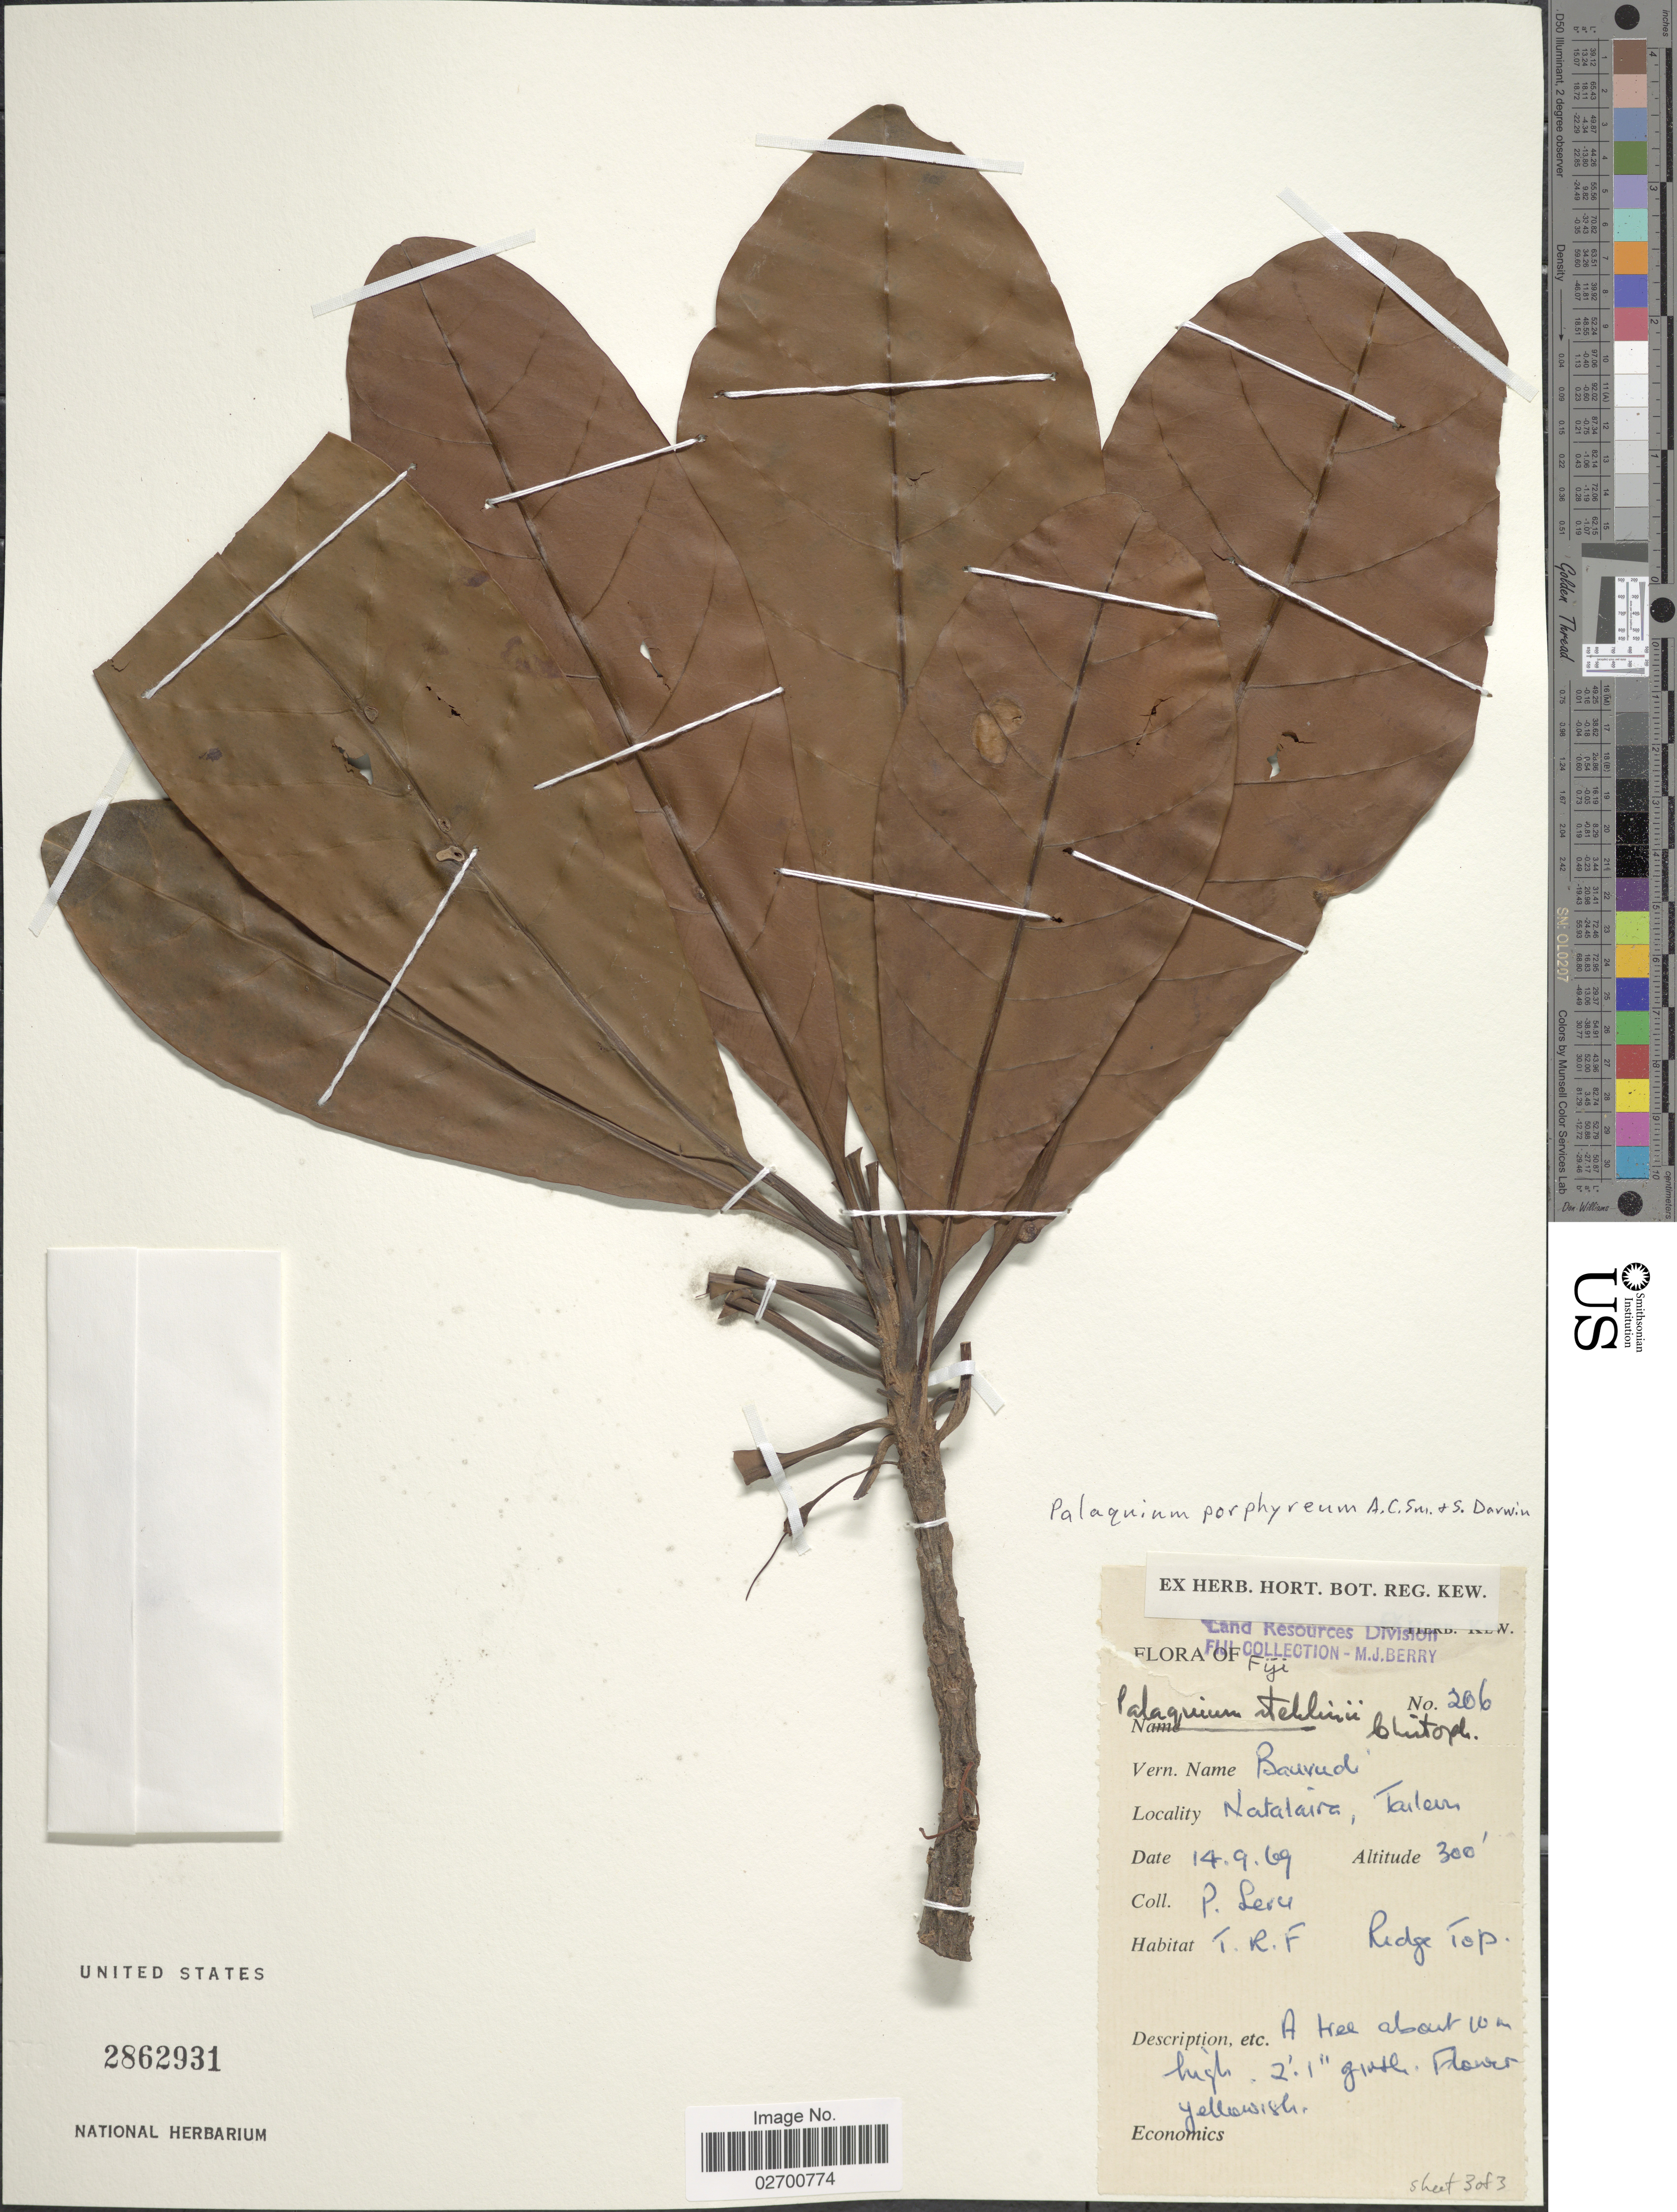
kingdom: Plantae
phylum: Tracheophyta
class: Magnoliopsida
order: Ericales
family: Sapotaceae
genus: Palaquium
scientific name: Palaquium porphyreum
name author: A.C. Sm. & S.P. Darwin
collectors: P. Seru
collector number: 206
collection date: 1969-09-14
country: Fiji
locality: Nataleira, Tailevu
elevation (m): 91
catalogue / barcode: US 2862931